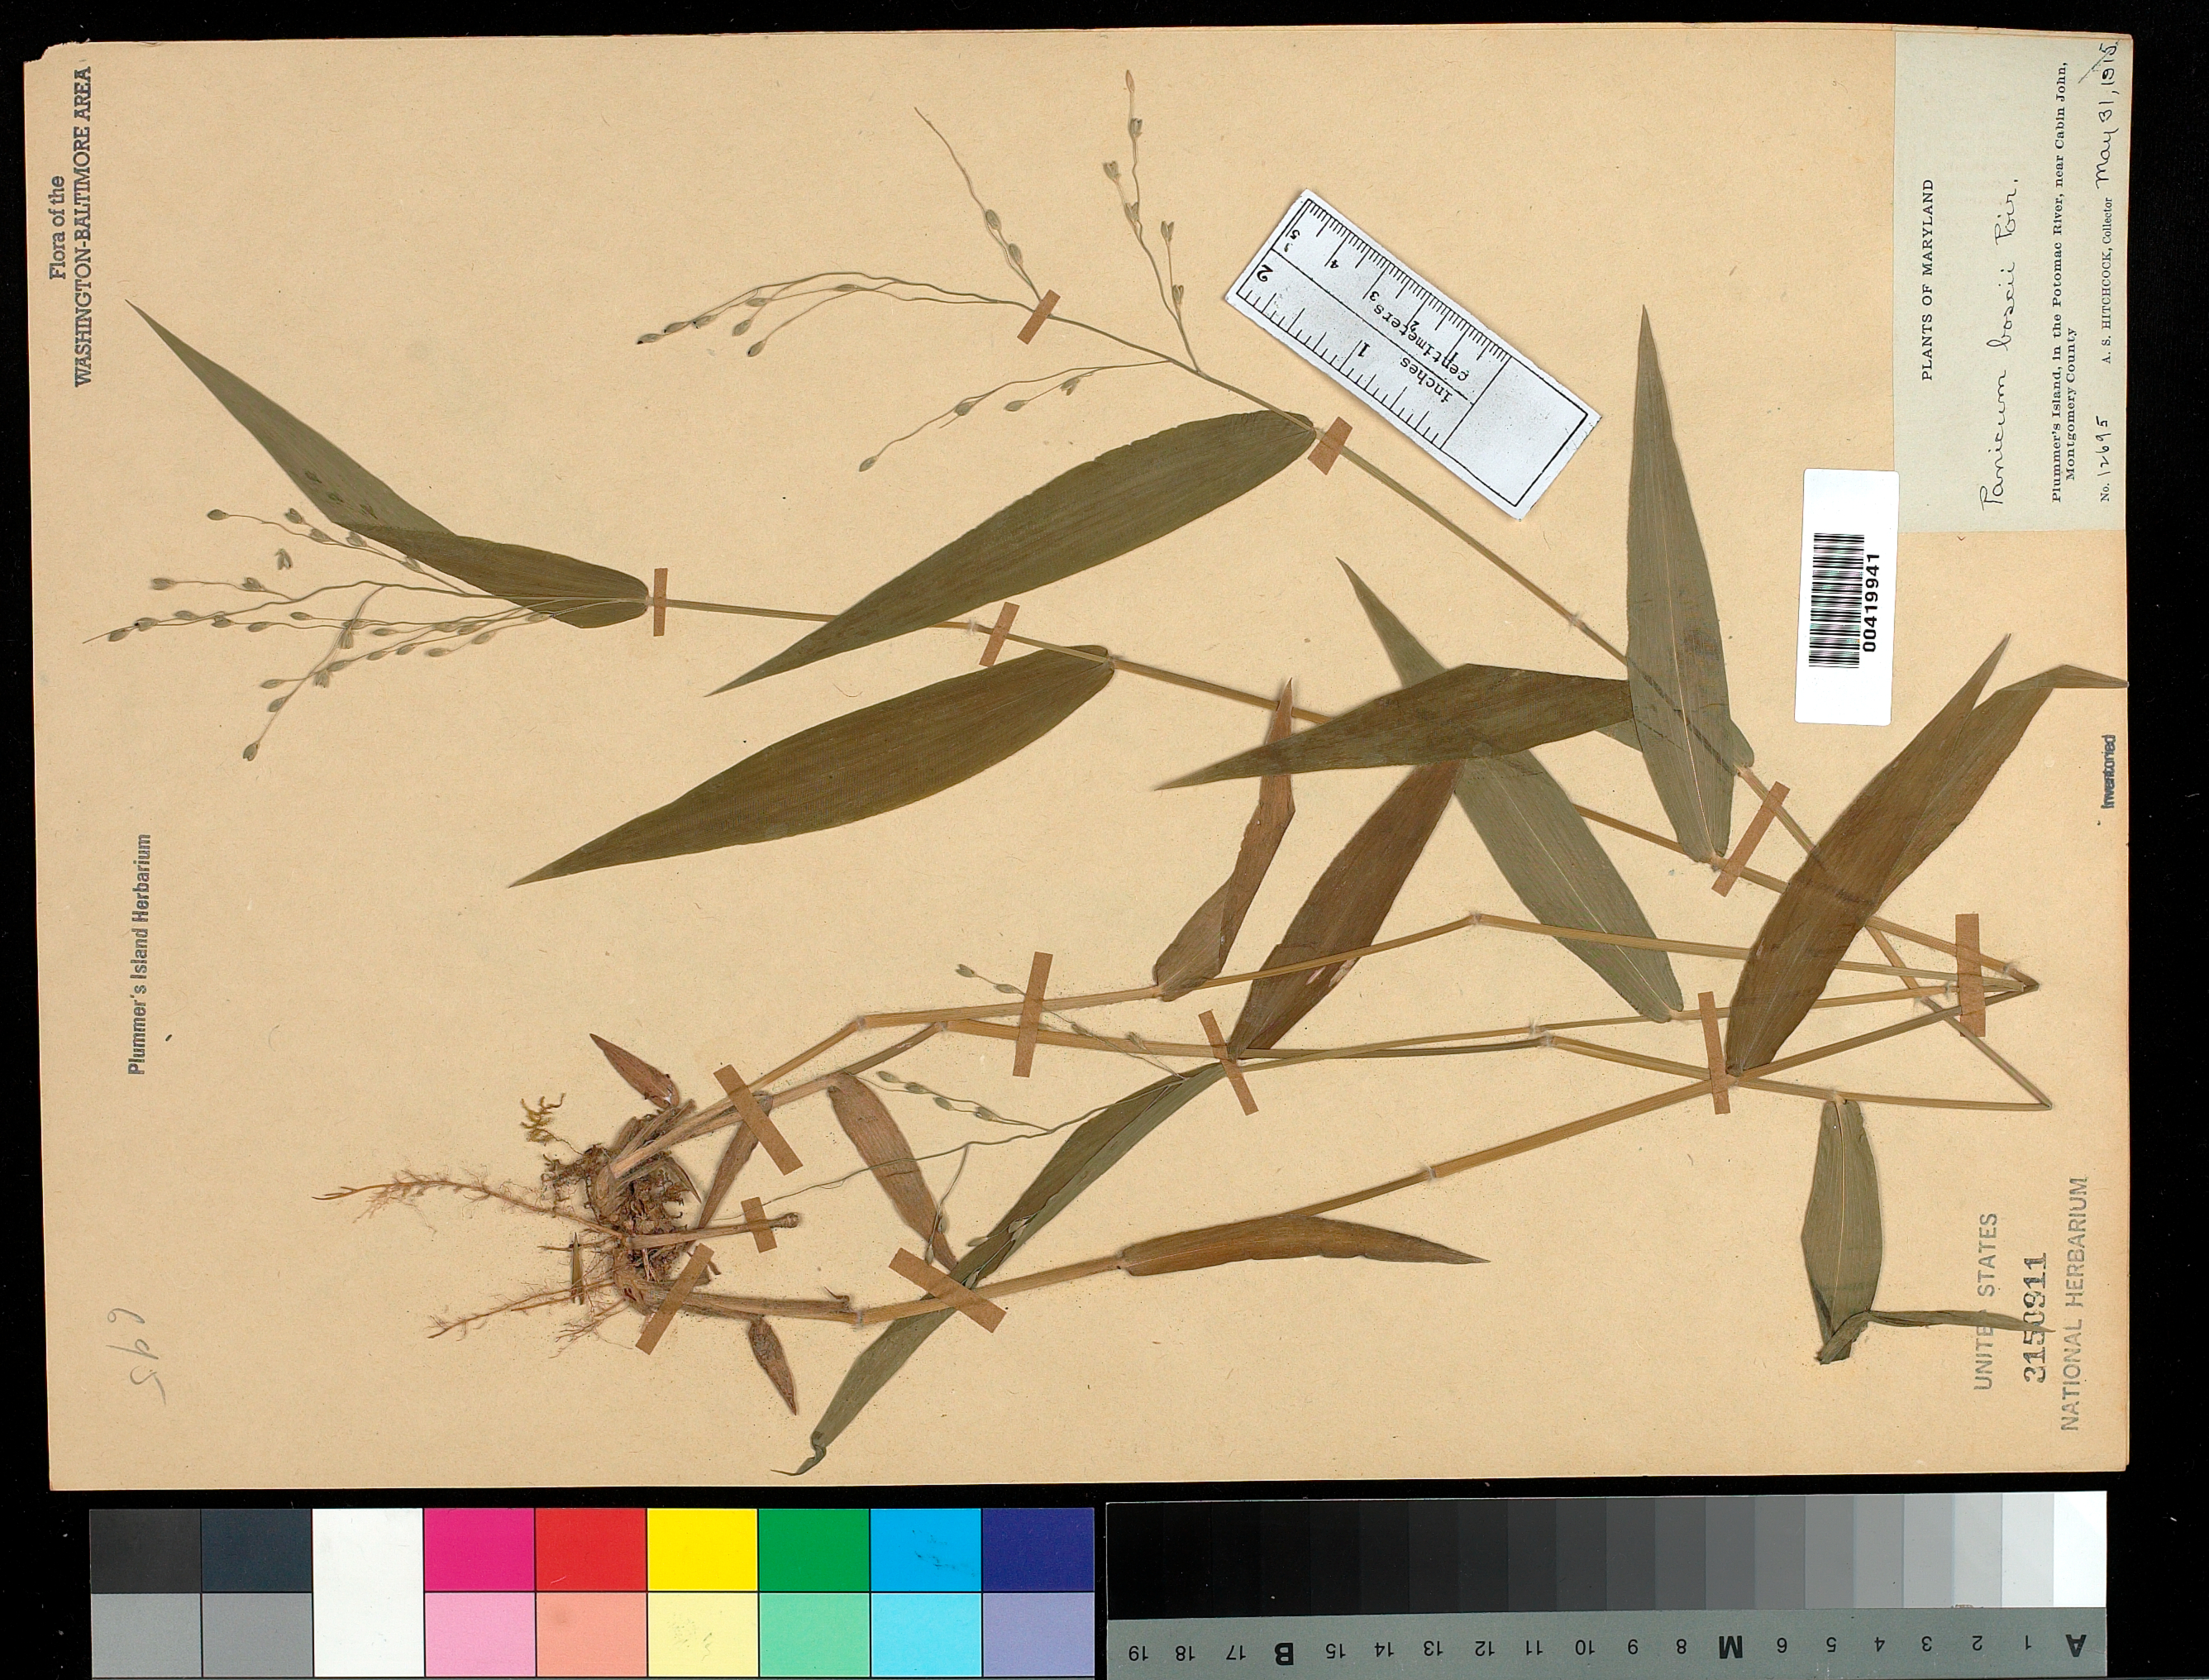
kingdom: Plantae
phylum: Tracheophyta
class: Liliopsida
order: Poales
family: Poaceae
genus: Dichanthelium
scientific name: Dichanthelium boscii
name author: (Poir.) Gould & C.A. Clark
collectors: A. S. Hitchcock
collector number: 12695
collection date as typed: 31 May 1915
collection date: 1915-05-31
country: United States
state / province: Maryland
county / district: Montgomery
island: Plummers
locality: Plummer's Island C. & O. Canal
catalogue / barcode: US 3150911